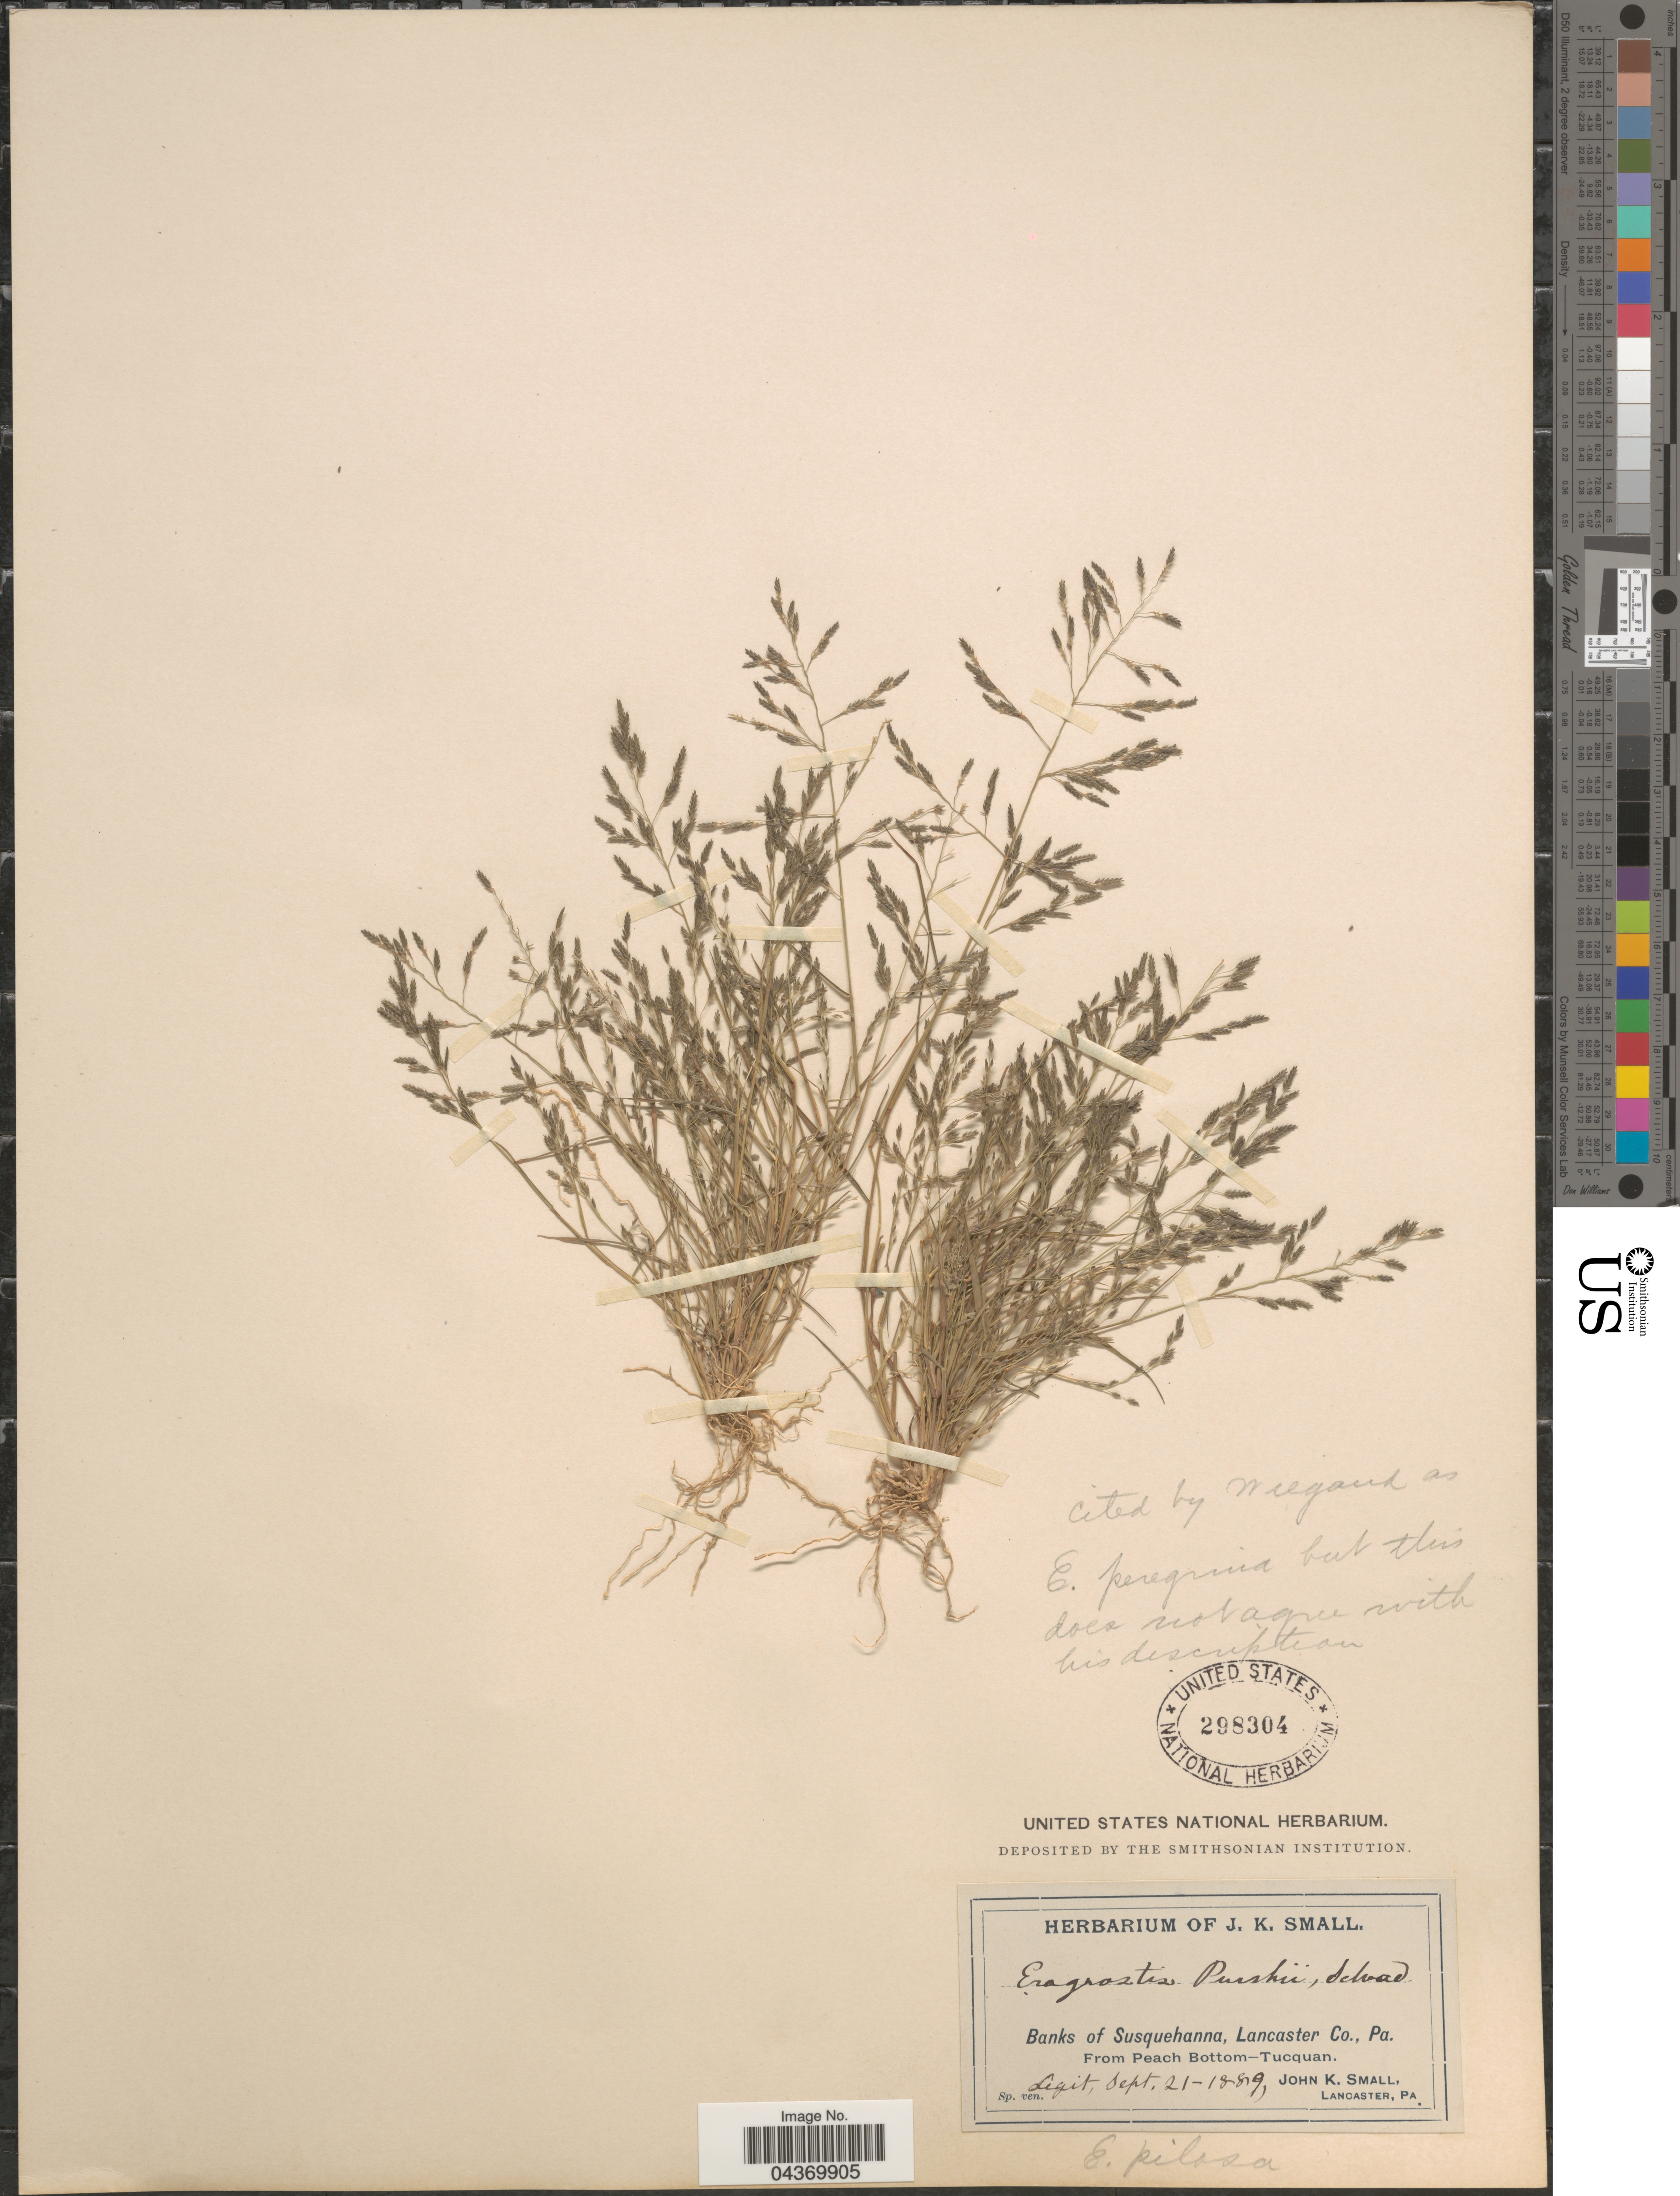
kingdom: Plantae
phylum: Tracheophyta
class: Liliopsida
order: Poales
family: Poaceae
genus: Eragrostis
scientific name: Eragrostis pectinacea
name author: (Michx.) Nees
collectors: J. K. Small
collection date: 1889-09-21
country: United States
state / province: Pennsylvania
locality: Banks of Susquehanna, Lancaster Co. From Peach Bottom-Tucquan.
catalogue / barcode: US 298304